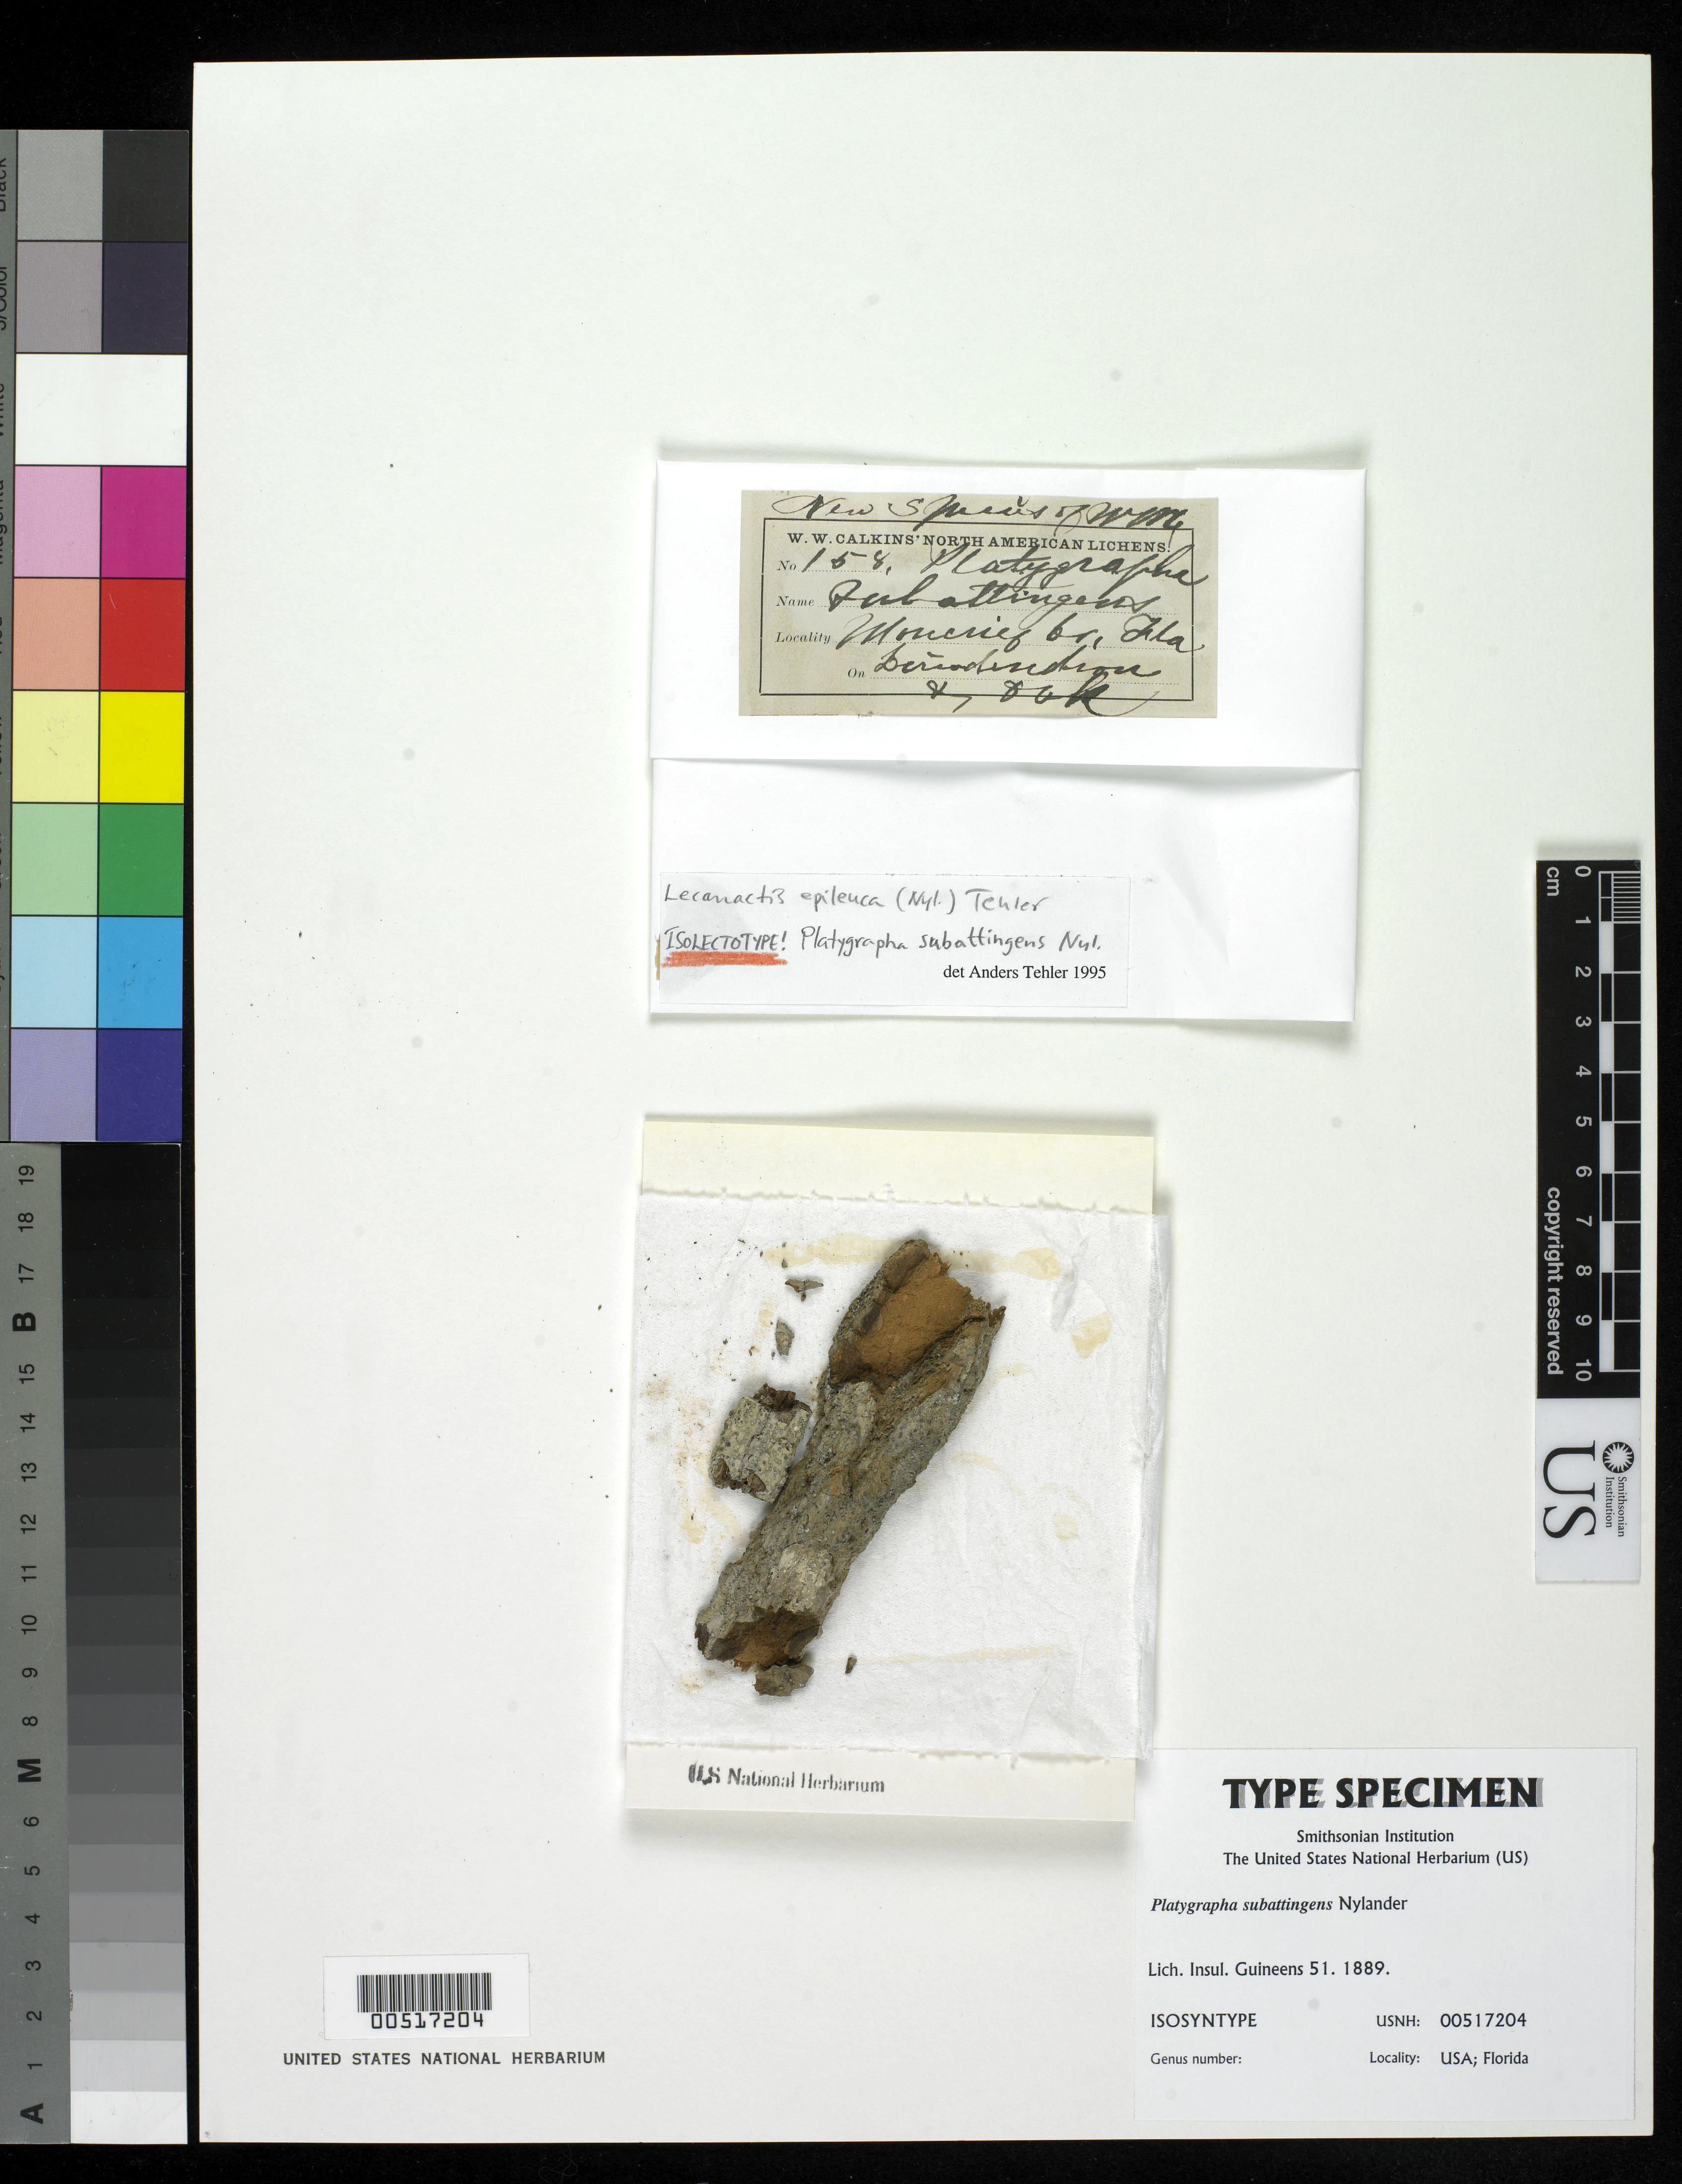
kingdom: Fungi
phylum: Ascomycota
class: Lecanoromycetes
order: Ostropales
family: Graphidaceae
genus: Platygrapha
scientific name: Platygrapha subattingens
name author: Nyl.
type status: Isosyntype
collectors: W. Calkins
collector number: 158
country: United States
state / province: Florida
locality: Moncue Br.